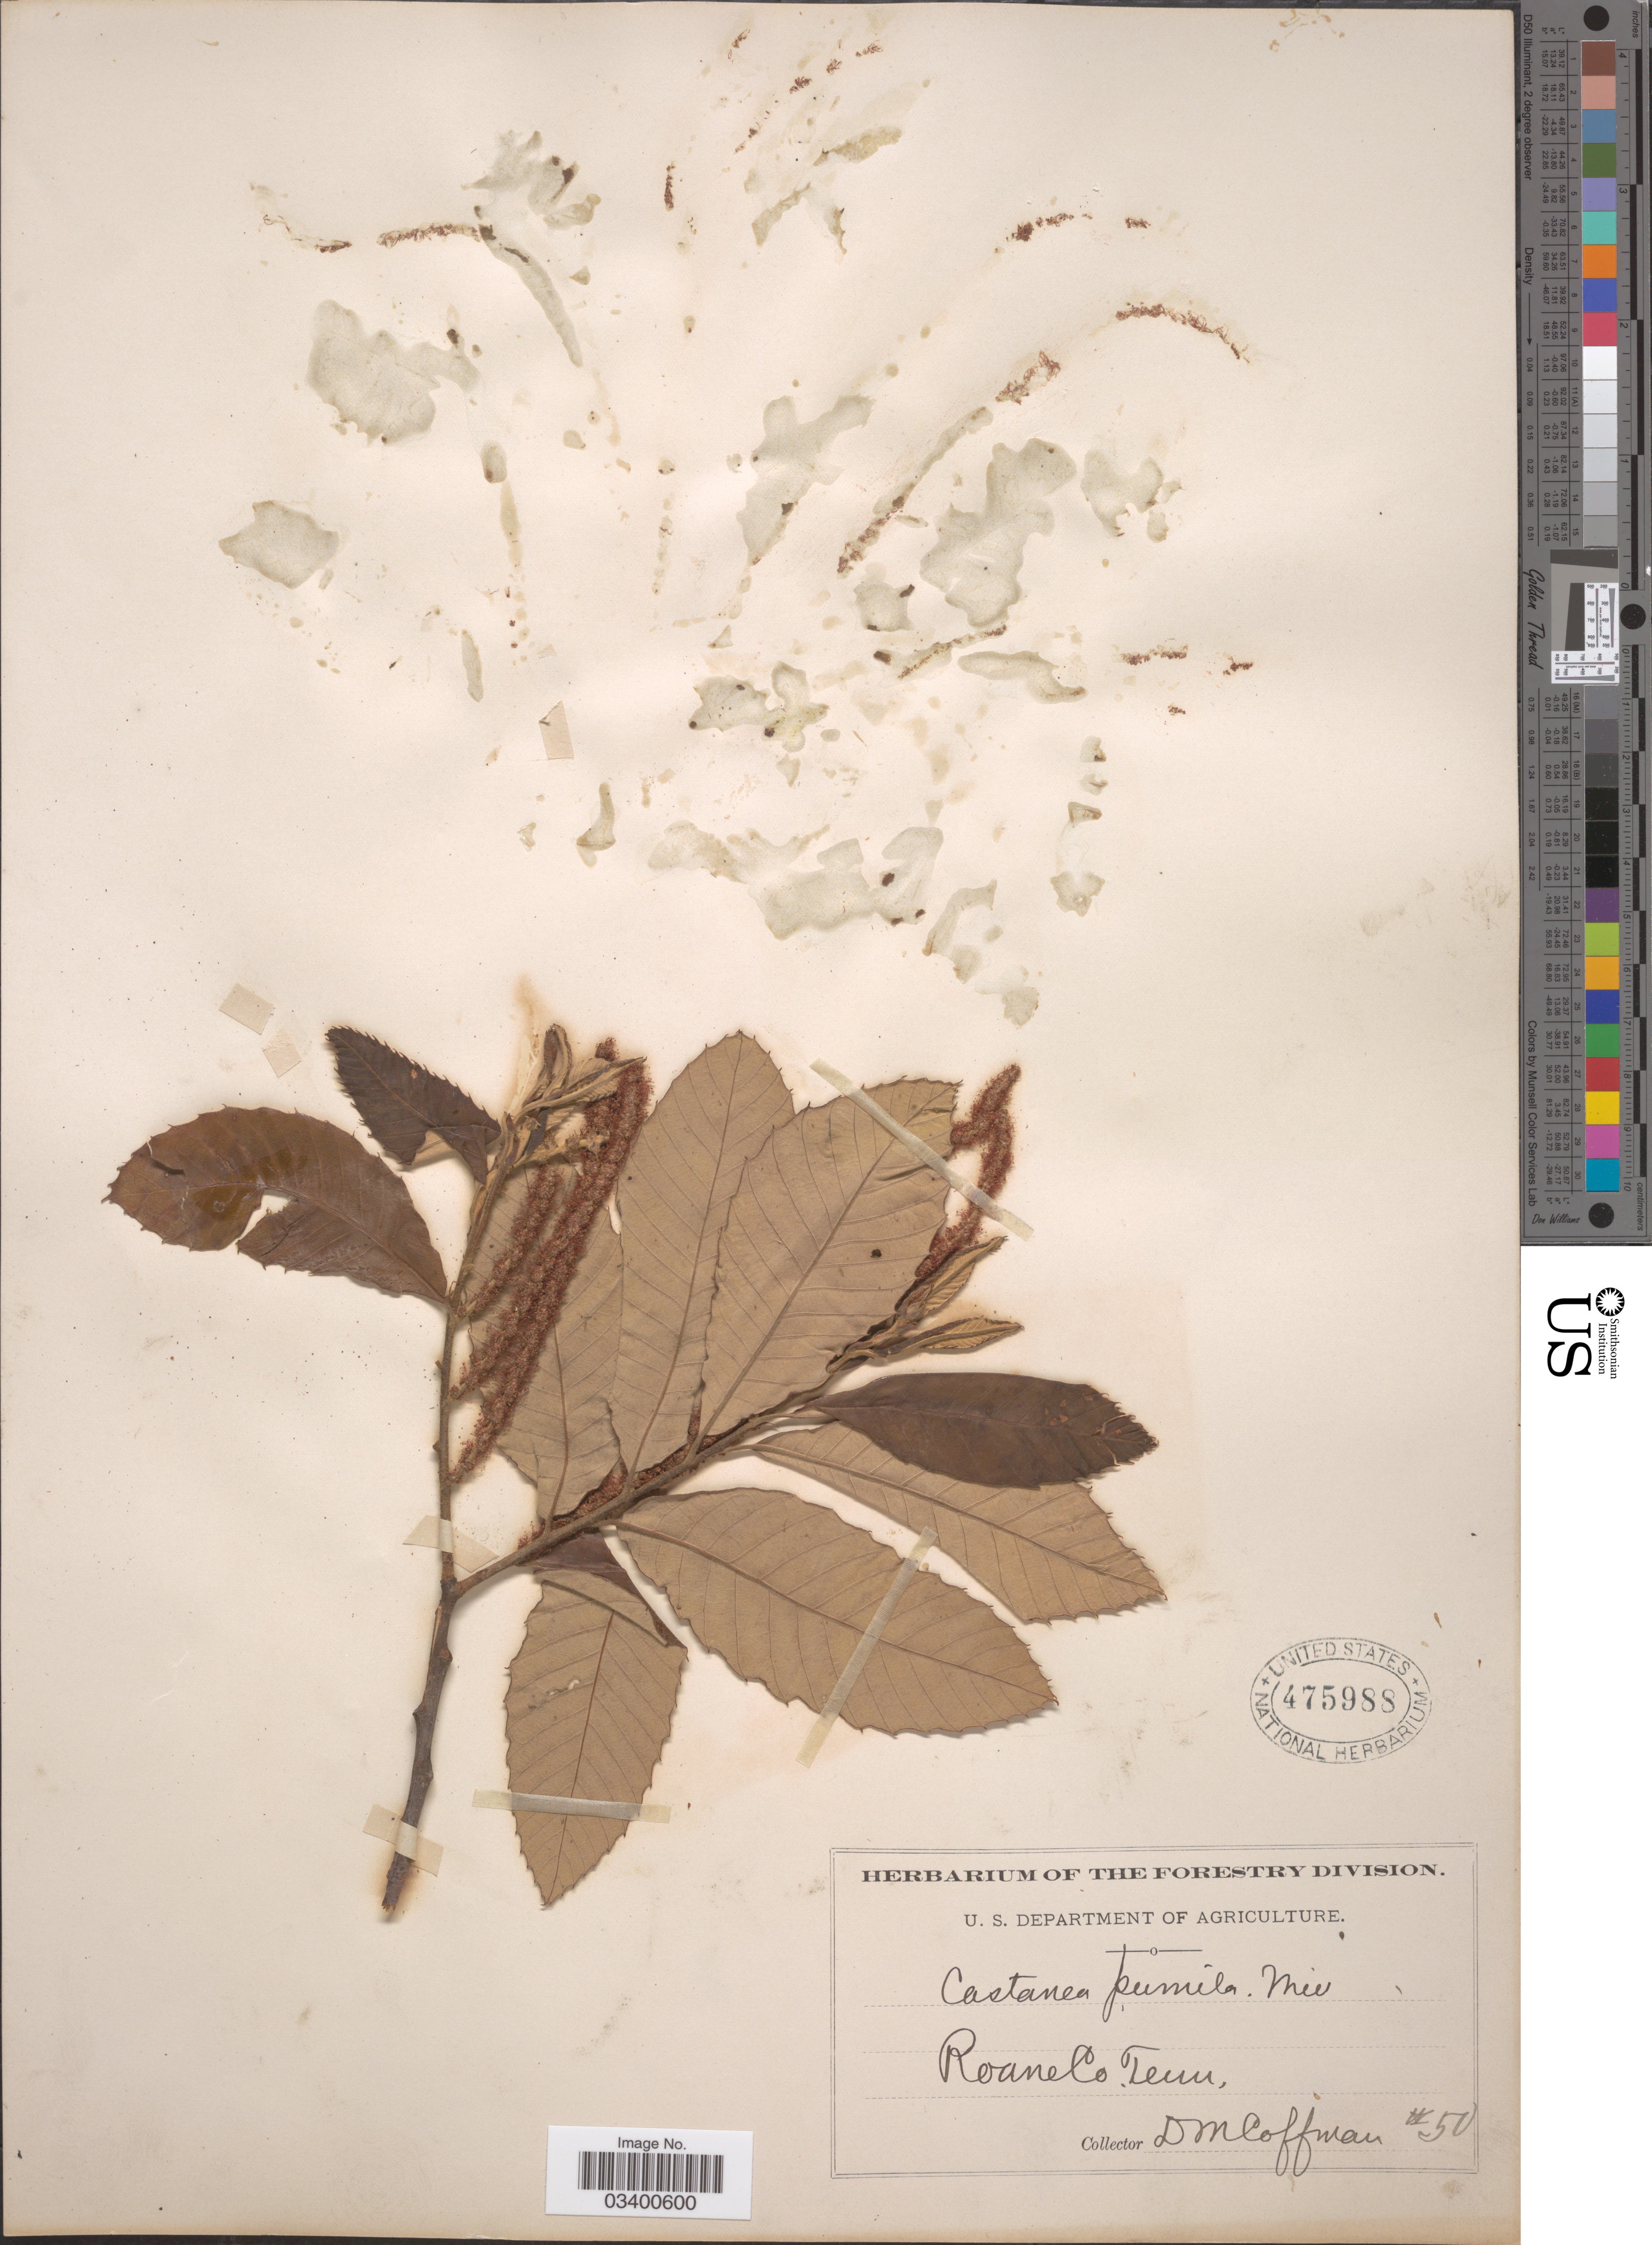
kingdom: Plantae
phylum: Tracheophyta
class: Magnoliopsida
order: Fagales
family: Fagaceae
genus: Castanea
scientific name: Castanea pumila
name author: (L.) Mill.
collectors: D. M. Coffman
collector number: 50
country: United States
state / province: Tennessee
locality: Roane Co.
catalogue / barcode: US 475988